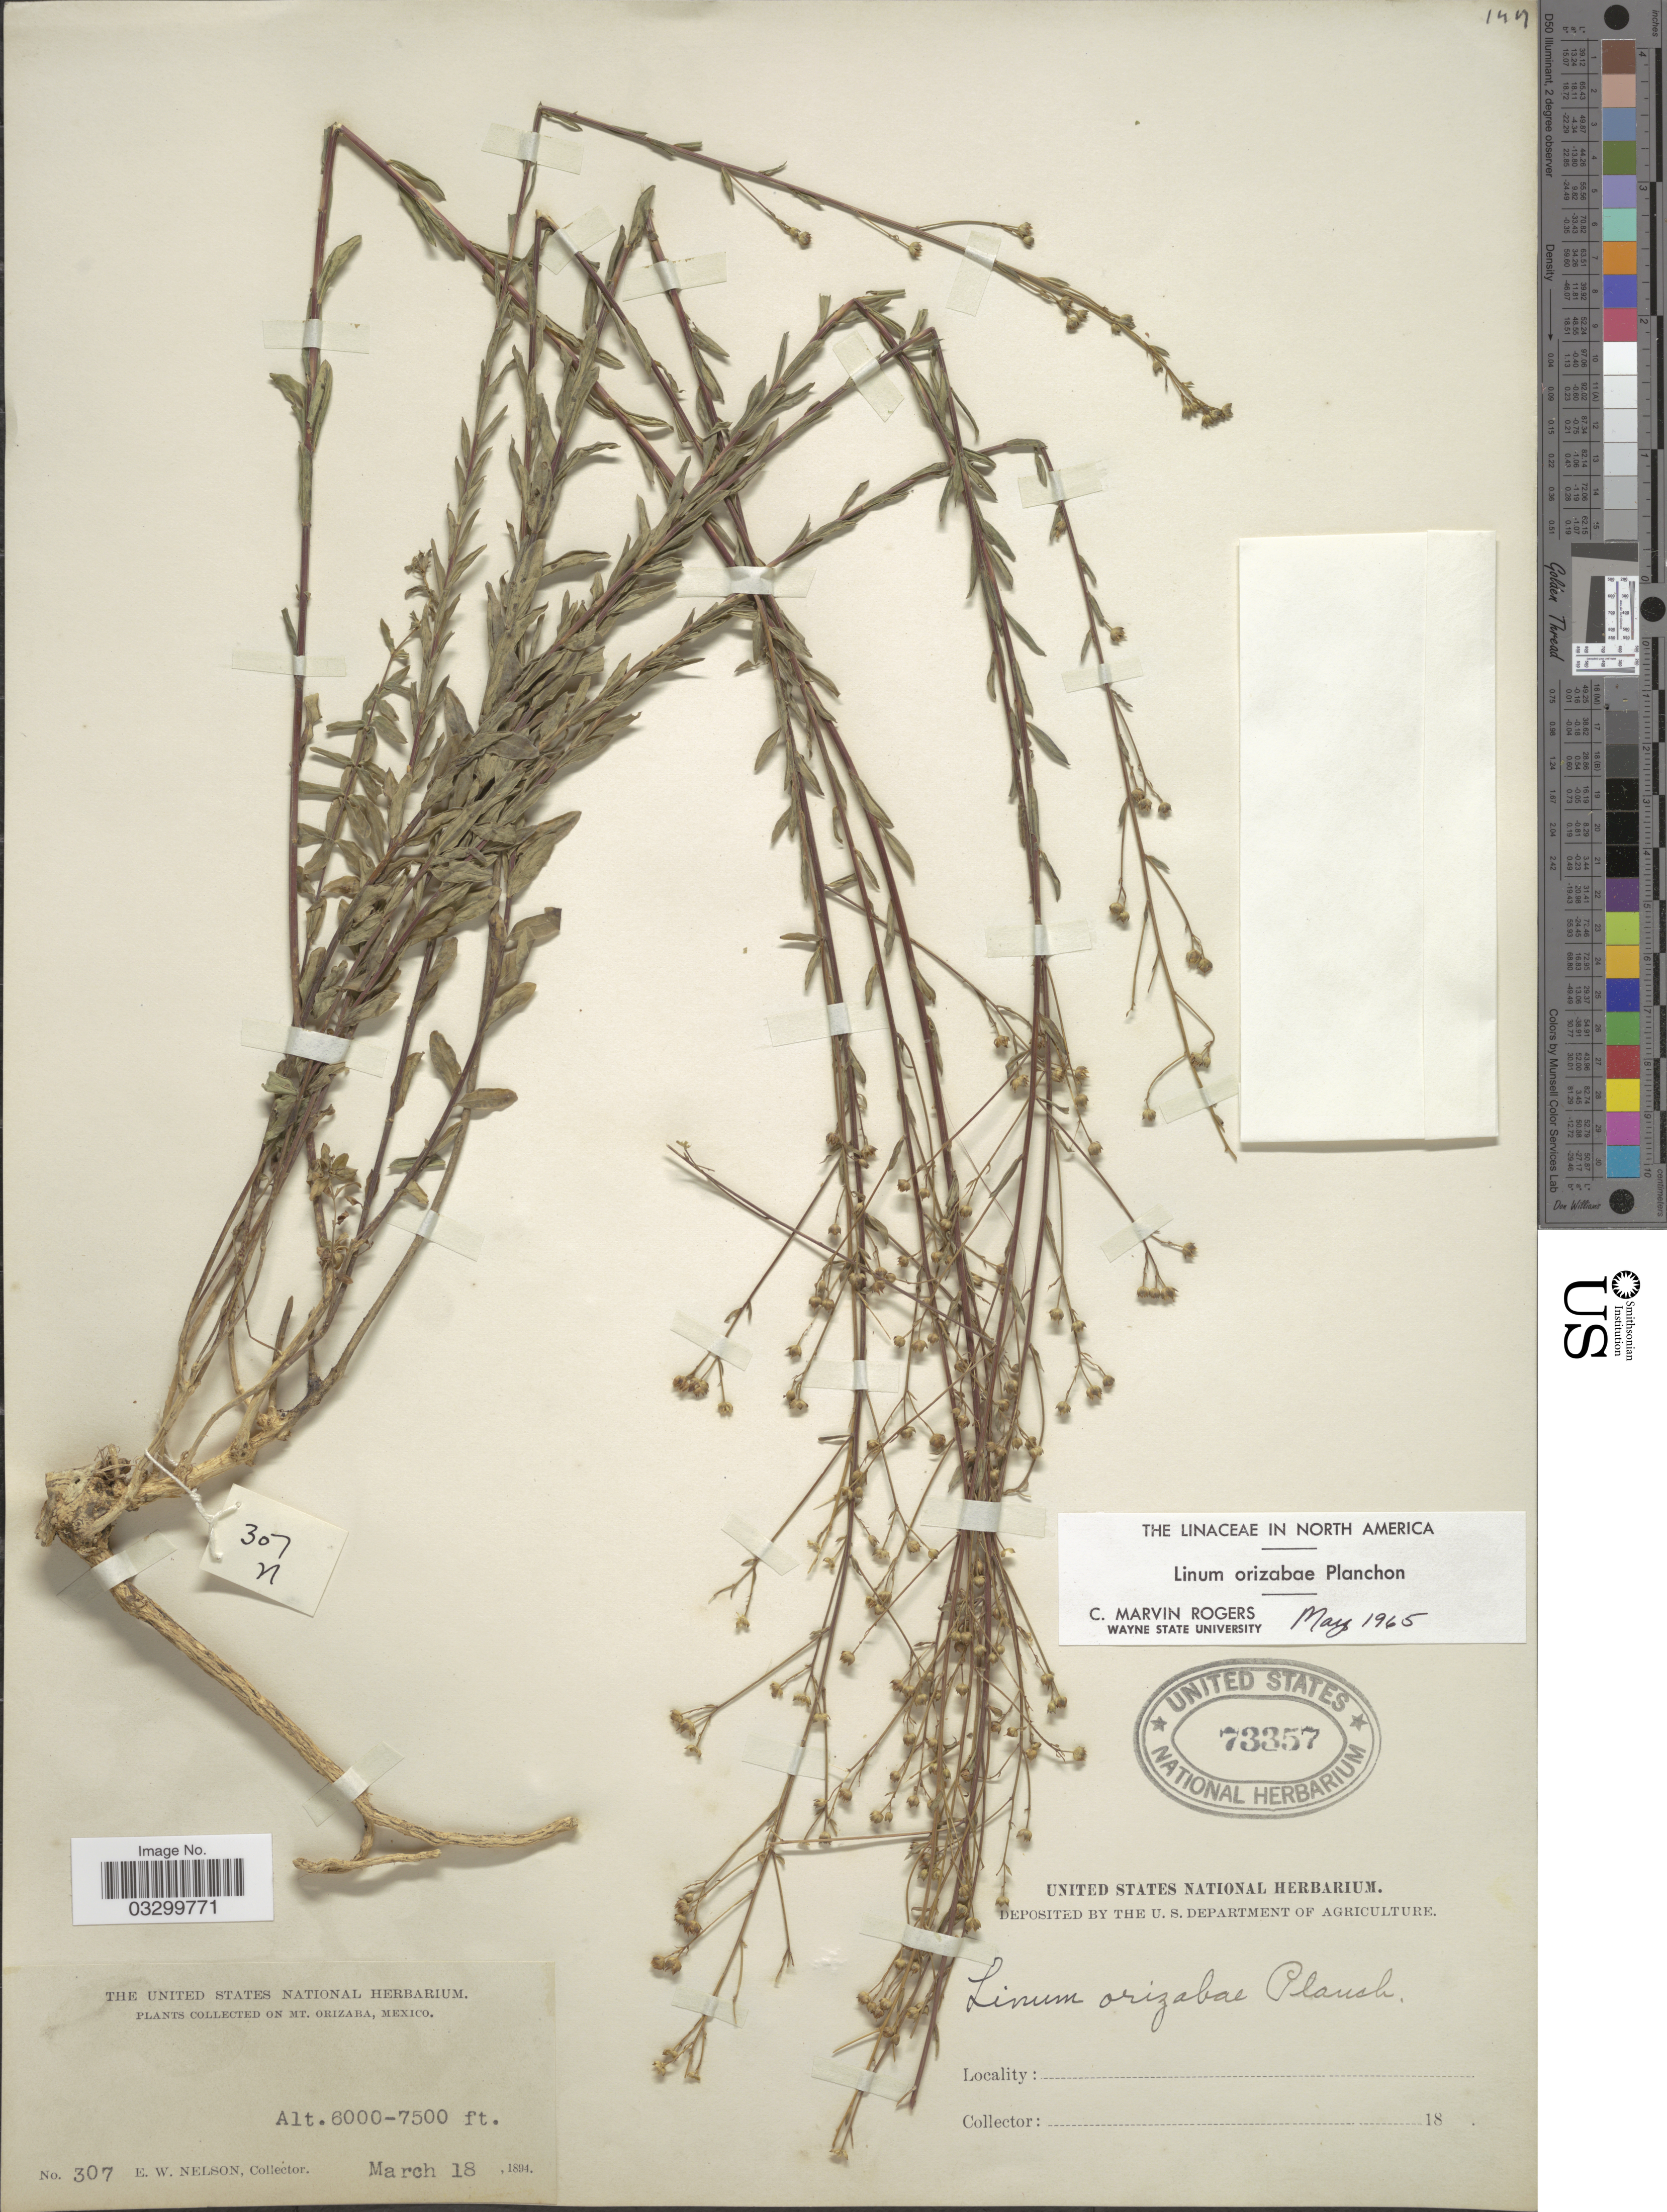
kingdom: Plantae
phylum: Tracheophyta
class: Magnoliopsida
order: Malpighiales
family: Linaceae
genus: Linum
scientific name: Linum orizabae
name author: Planch.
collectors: E. W. Nelson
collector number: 307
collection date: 1894-03-18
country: Mexico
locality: On Mt. Orizaba.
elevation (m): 1829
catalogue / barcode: US 73357